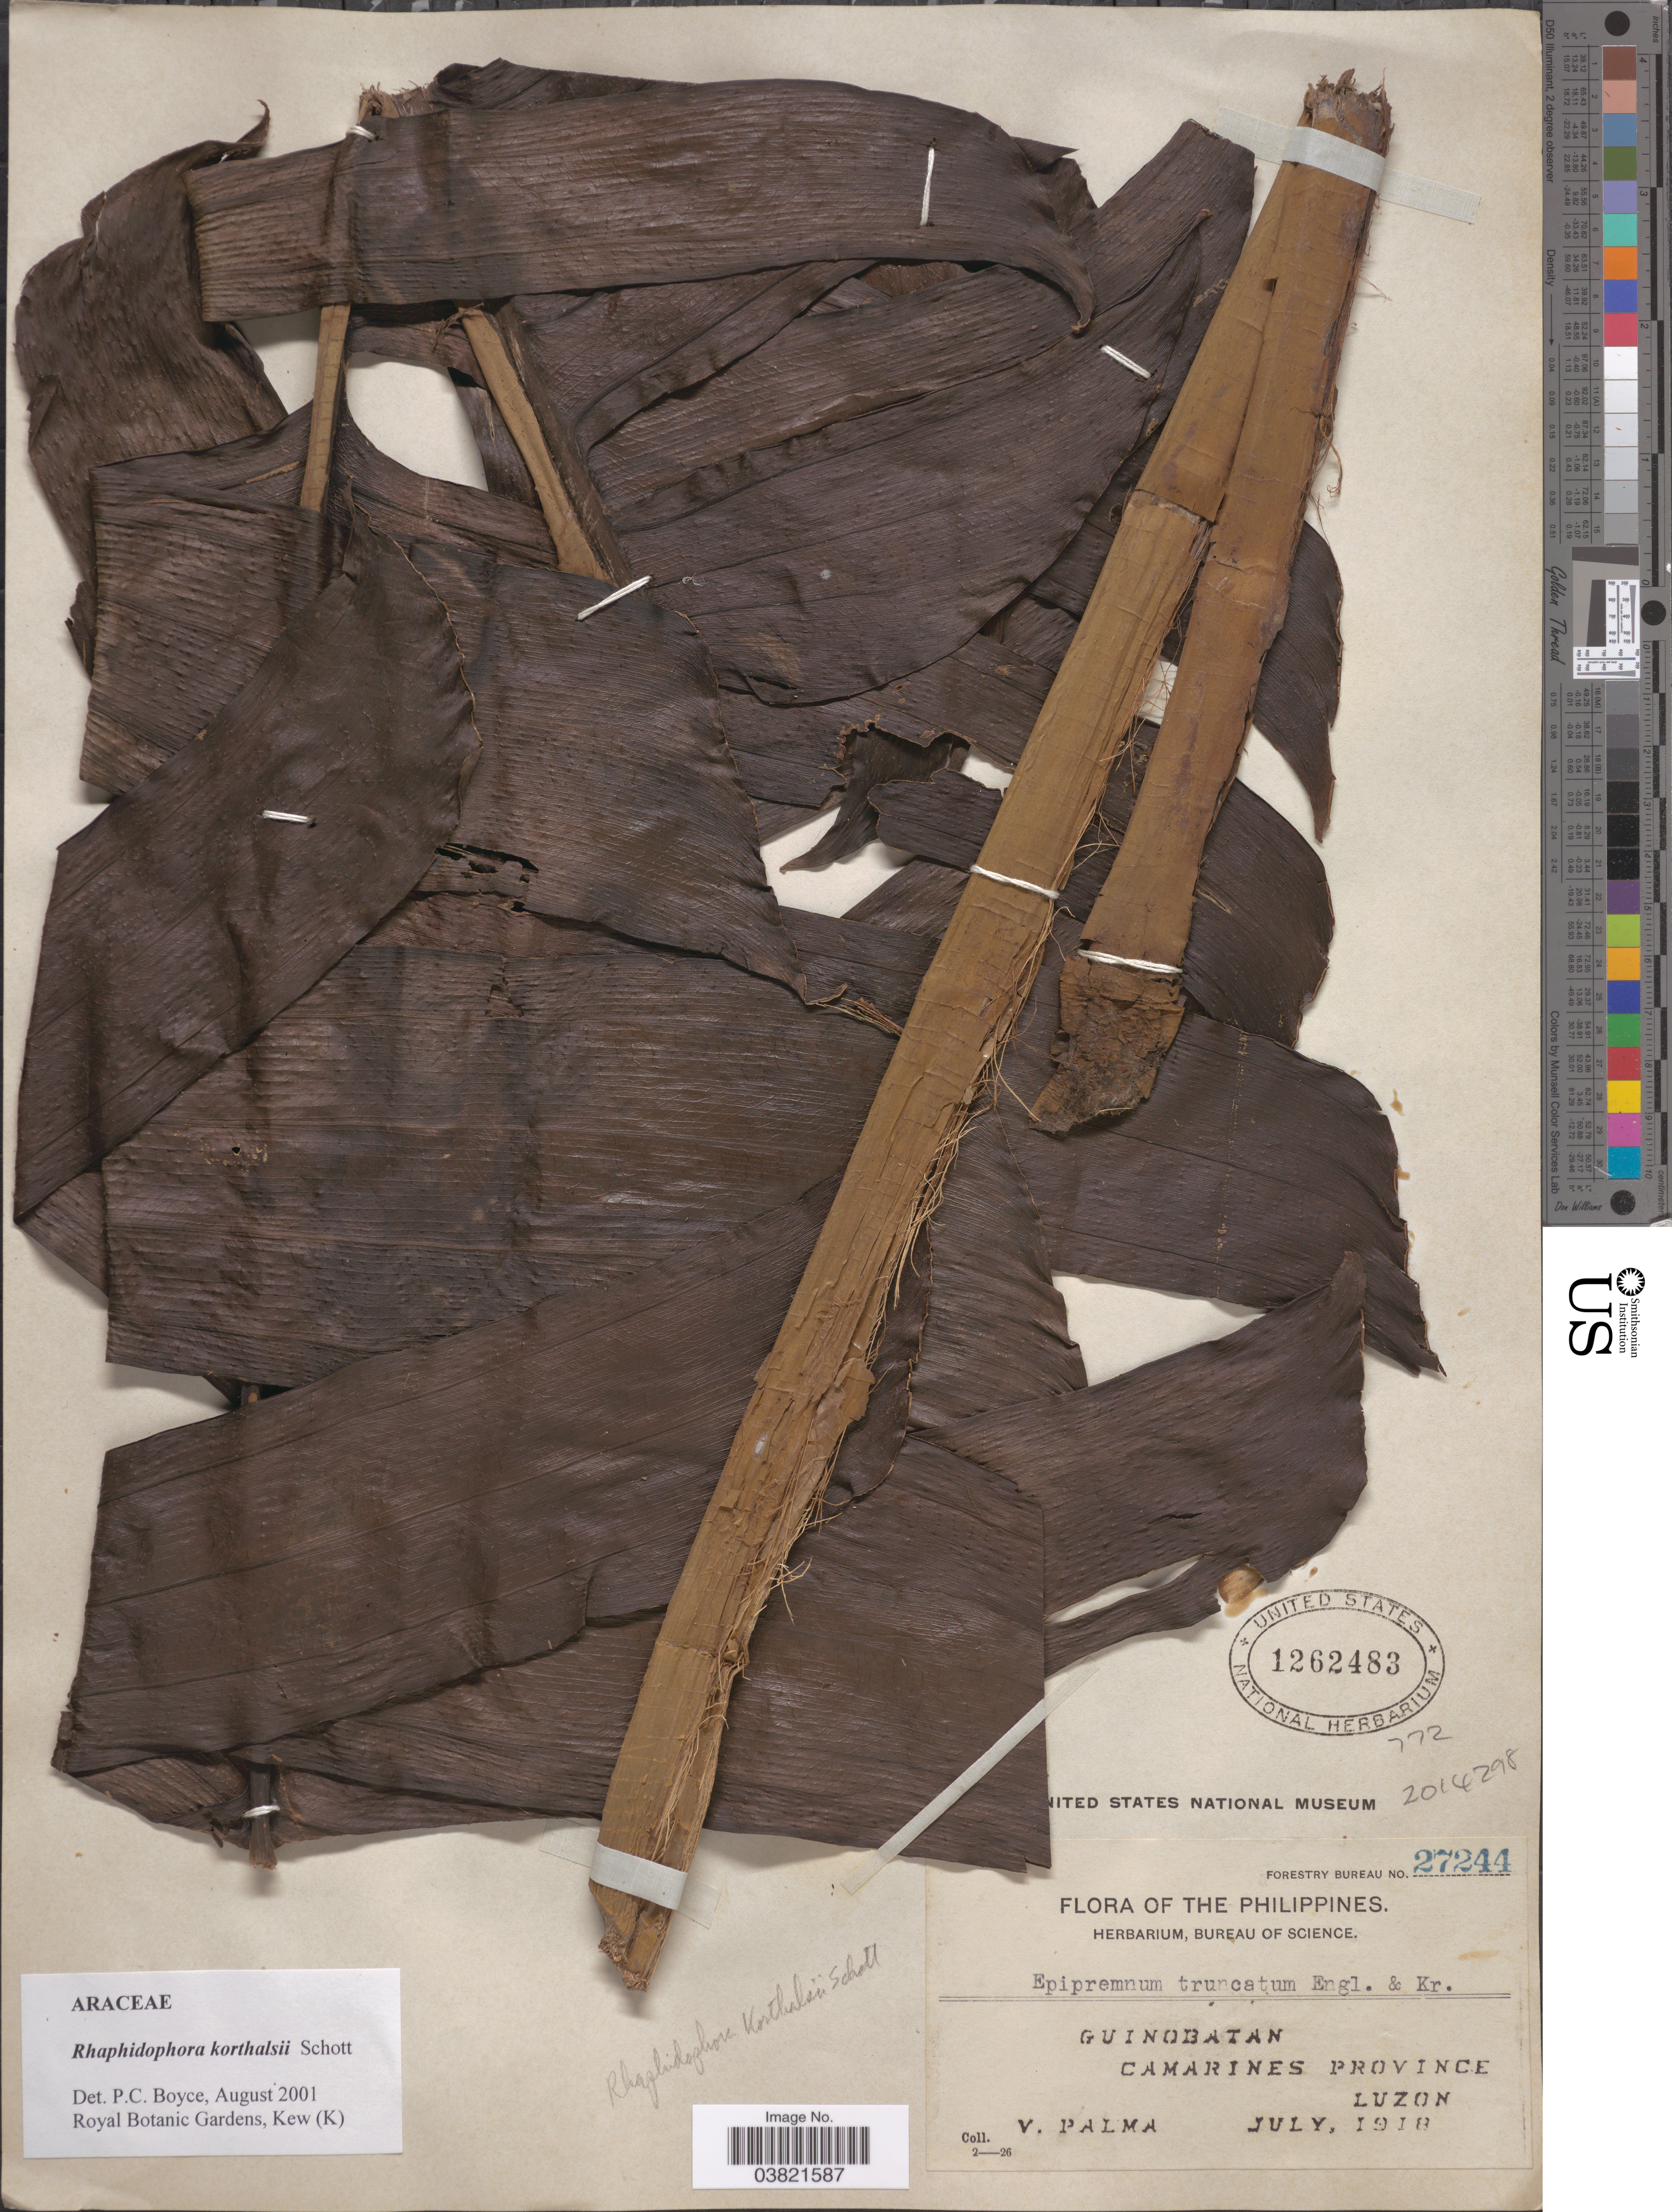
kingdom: Plantae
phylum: Tracheophyta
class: Liliopsida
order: Alismatales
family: Araceae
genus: Rhaphidophora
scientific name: Rhaphidophora korthalsii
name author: Schott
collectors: V. Palma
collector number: Forestry Bureau 27244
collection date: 1918-07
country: Philippines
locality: Quinobatan. Camarines Province. Luzon.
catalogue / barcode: US 1262483